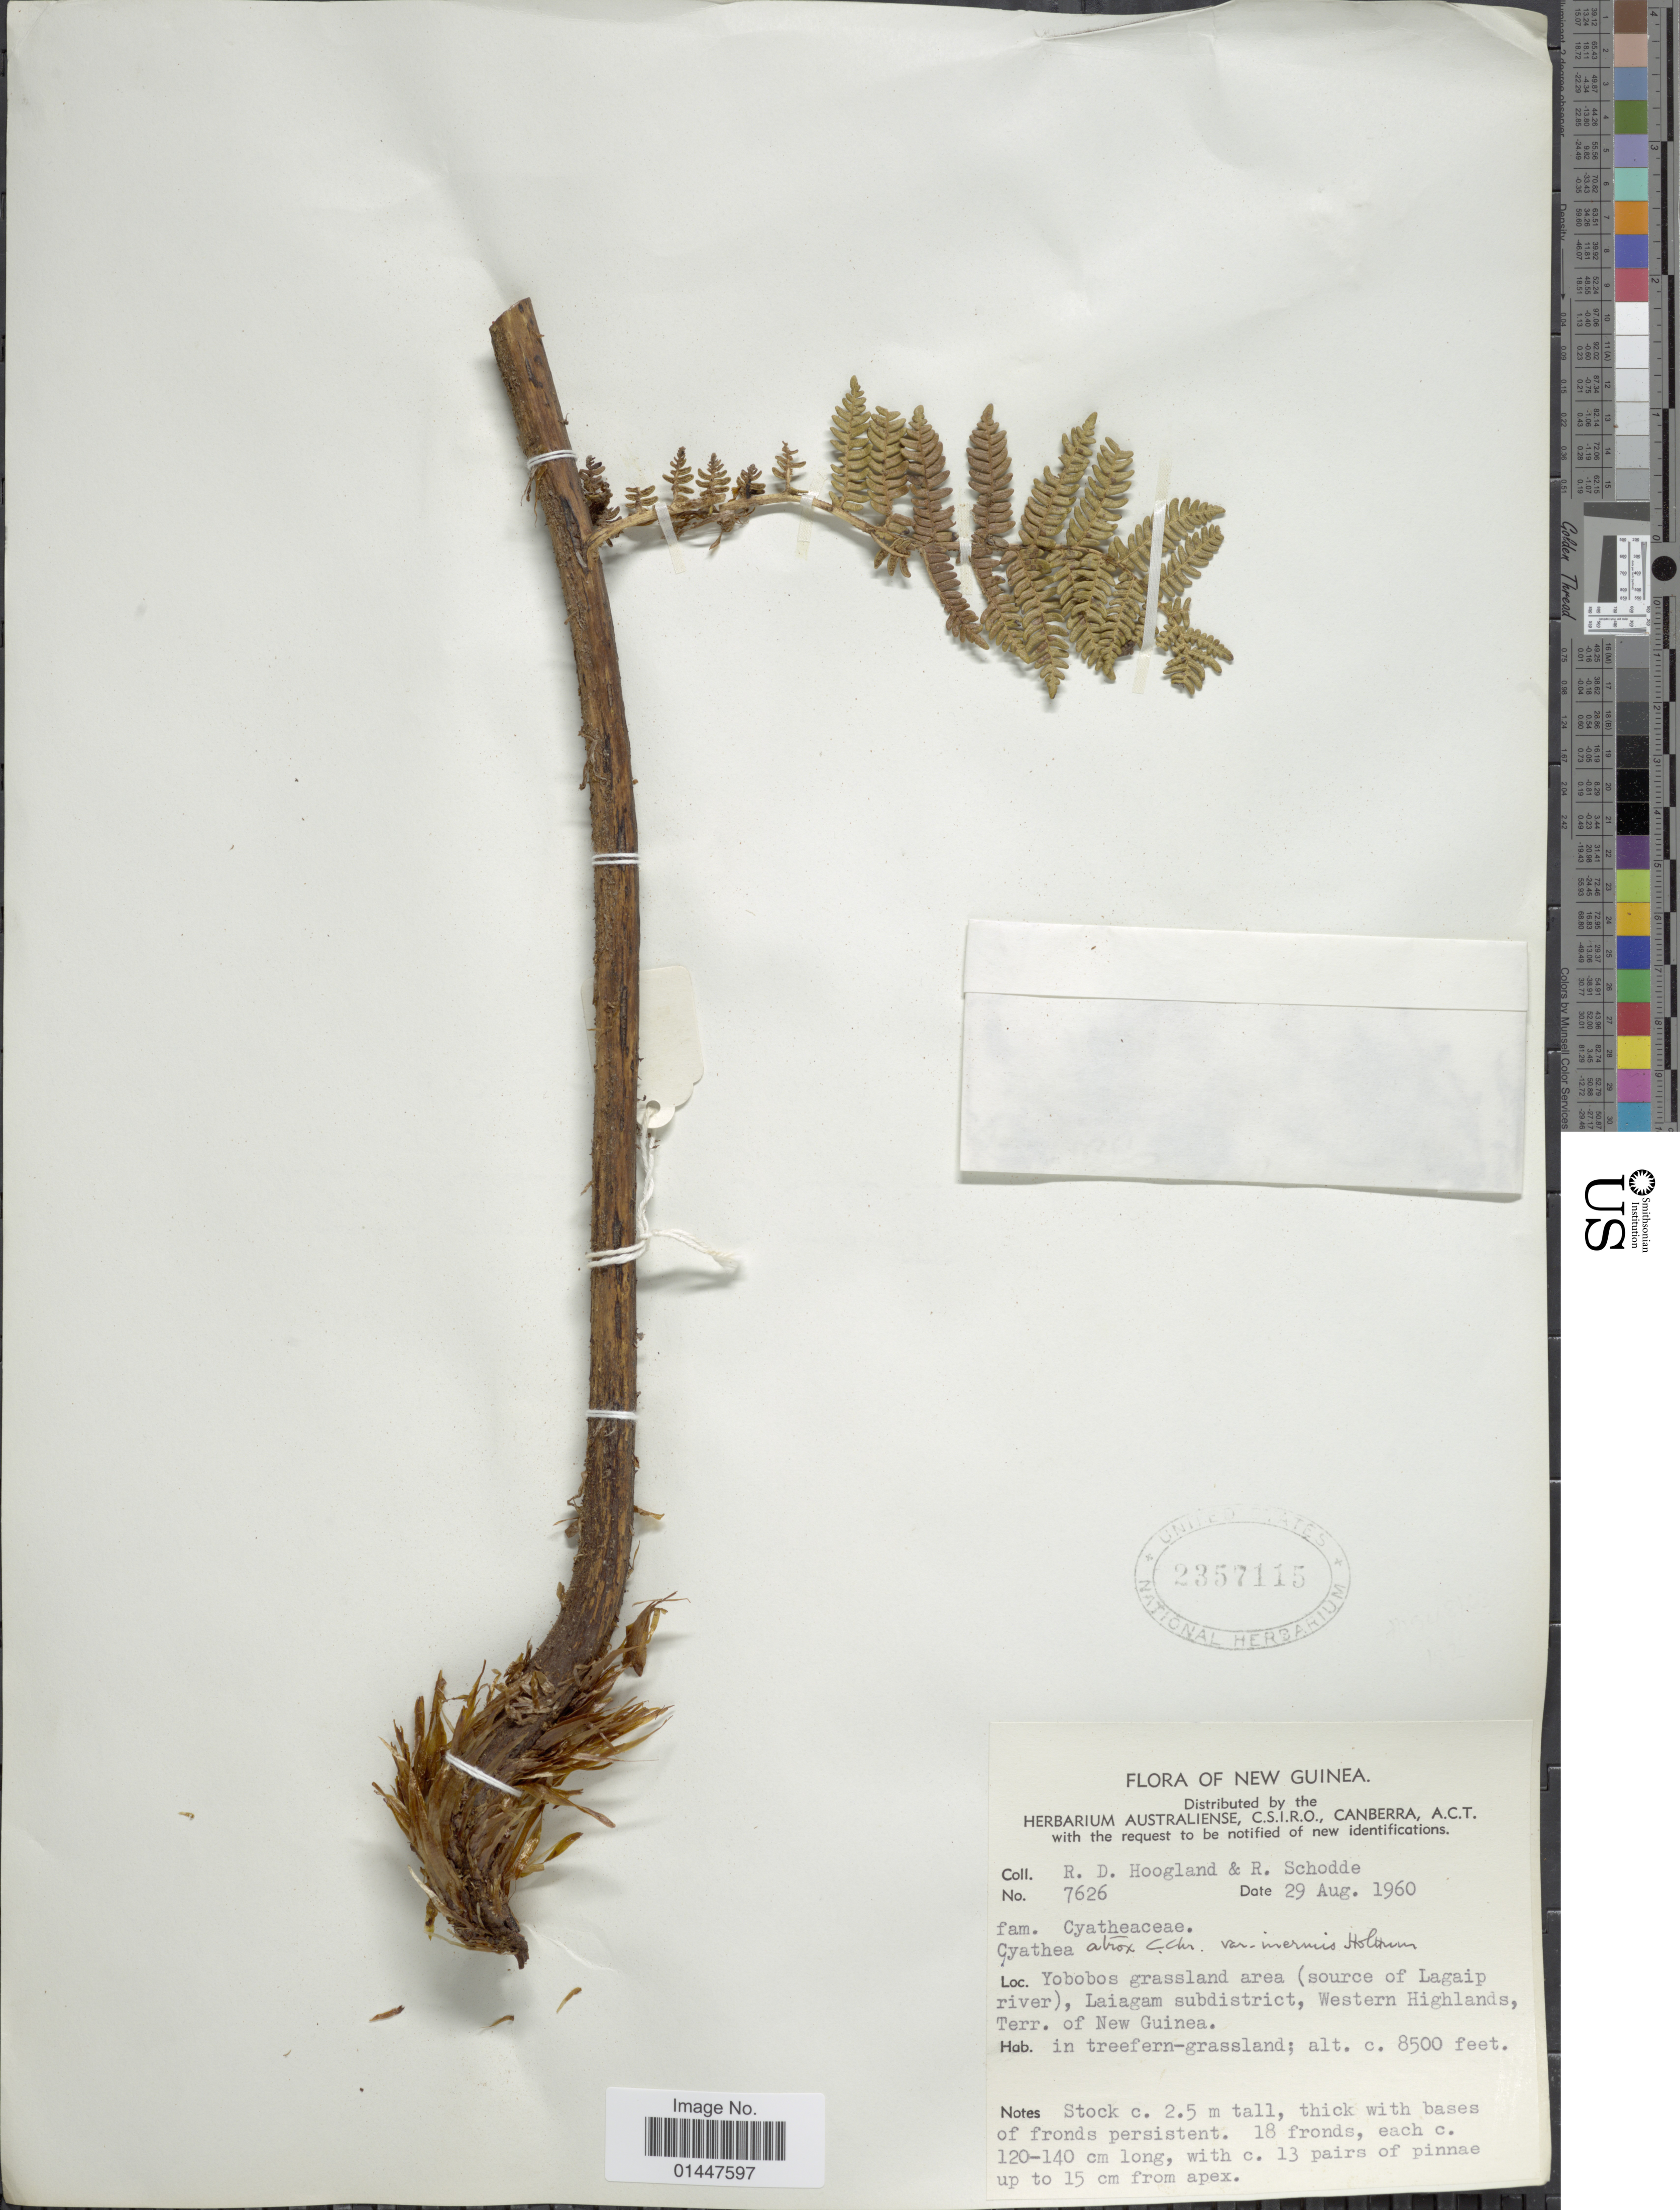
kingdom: Plantae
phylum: Tracheophyta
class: Polypodiopsida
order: Cyatheales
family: Cyatheaceae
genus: Sphaeropteris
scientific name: Sphaeropteris atrox var. inermis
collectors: R. D. Hoogland & R. Schodde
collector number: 7626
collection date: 1960-08-29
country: Papua New Guinea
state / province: Western Highlands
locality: New Guinea. Yobobos grassland are (source of Lagaipp river), Laiagam subdistrict, Ter.. of New Guinea.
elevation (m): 2591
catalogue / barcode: US 2357115